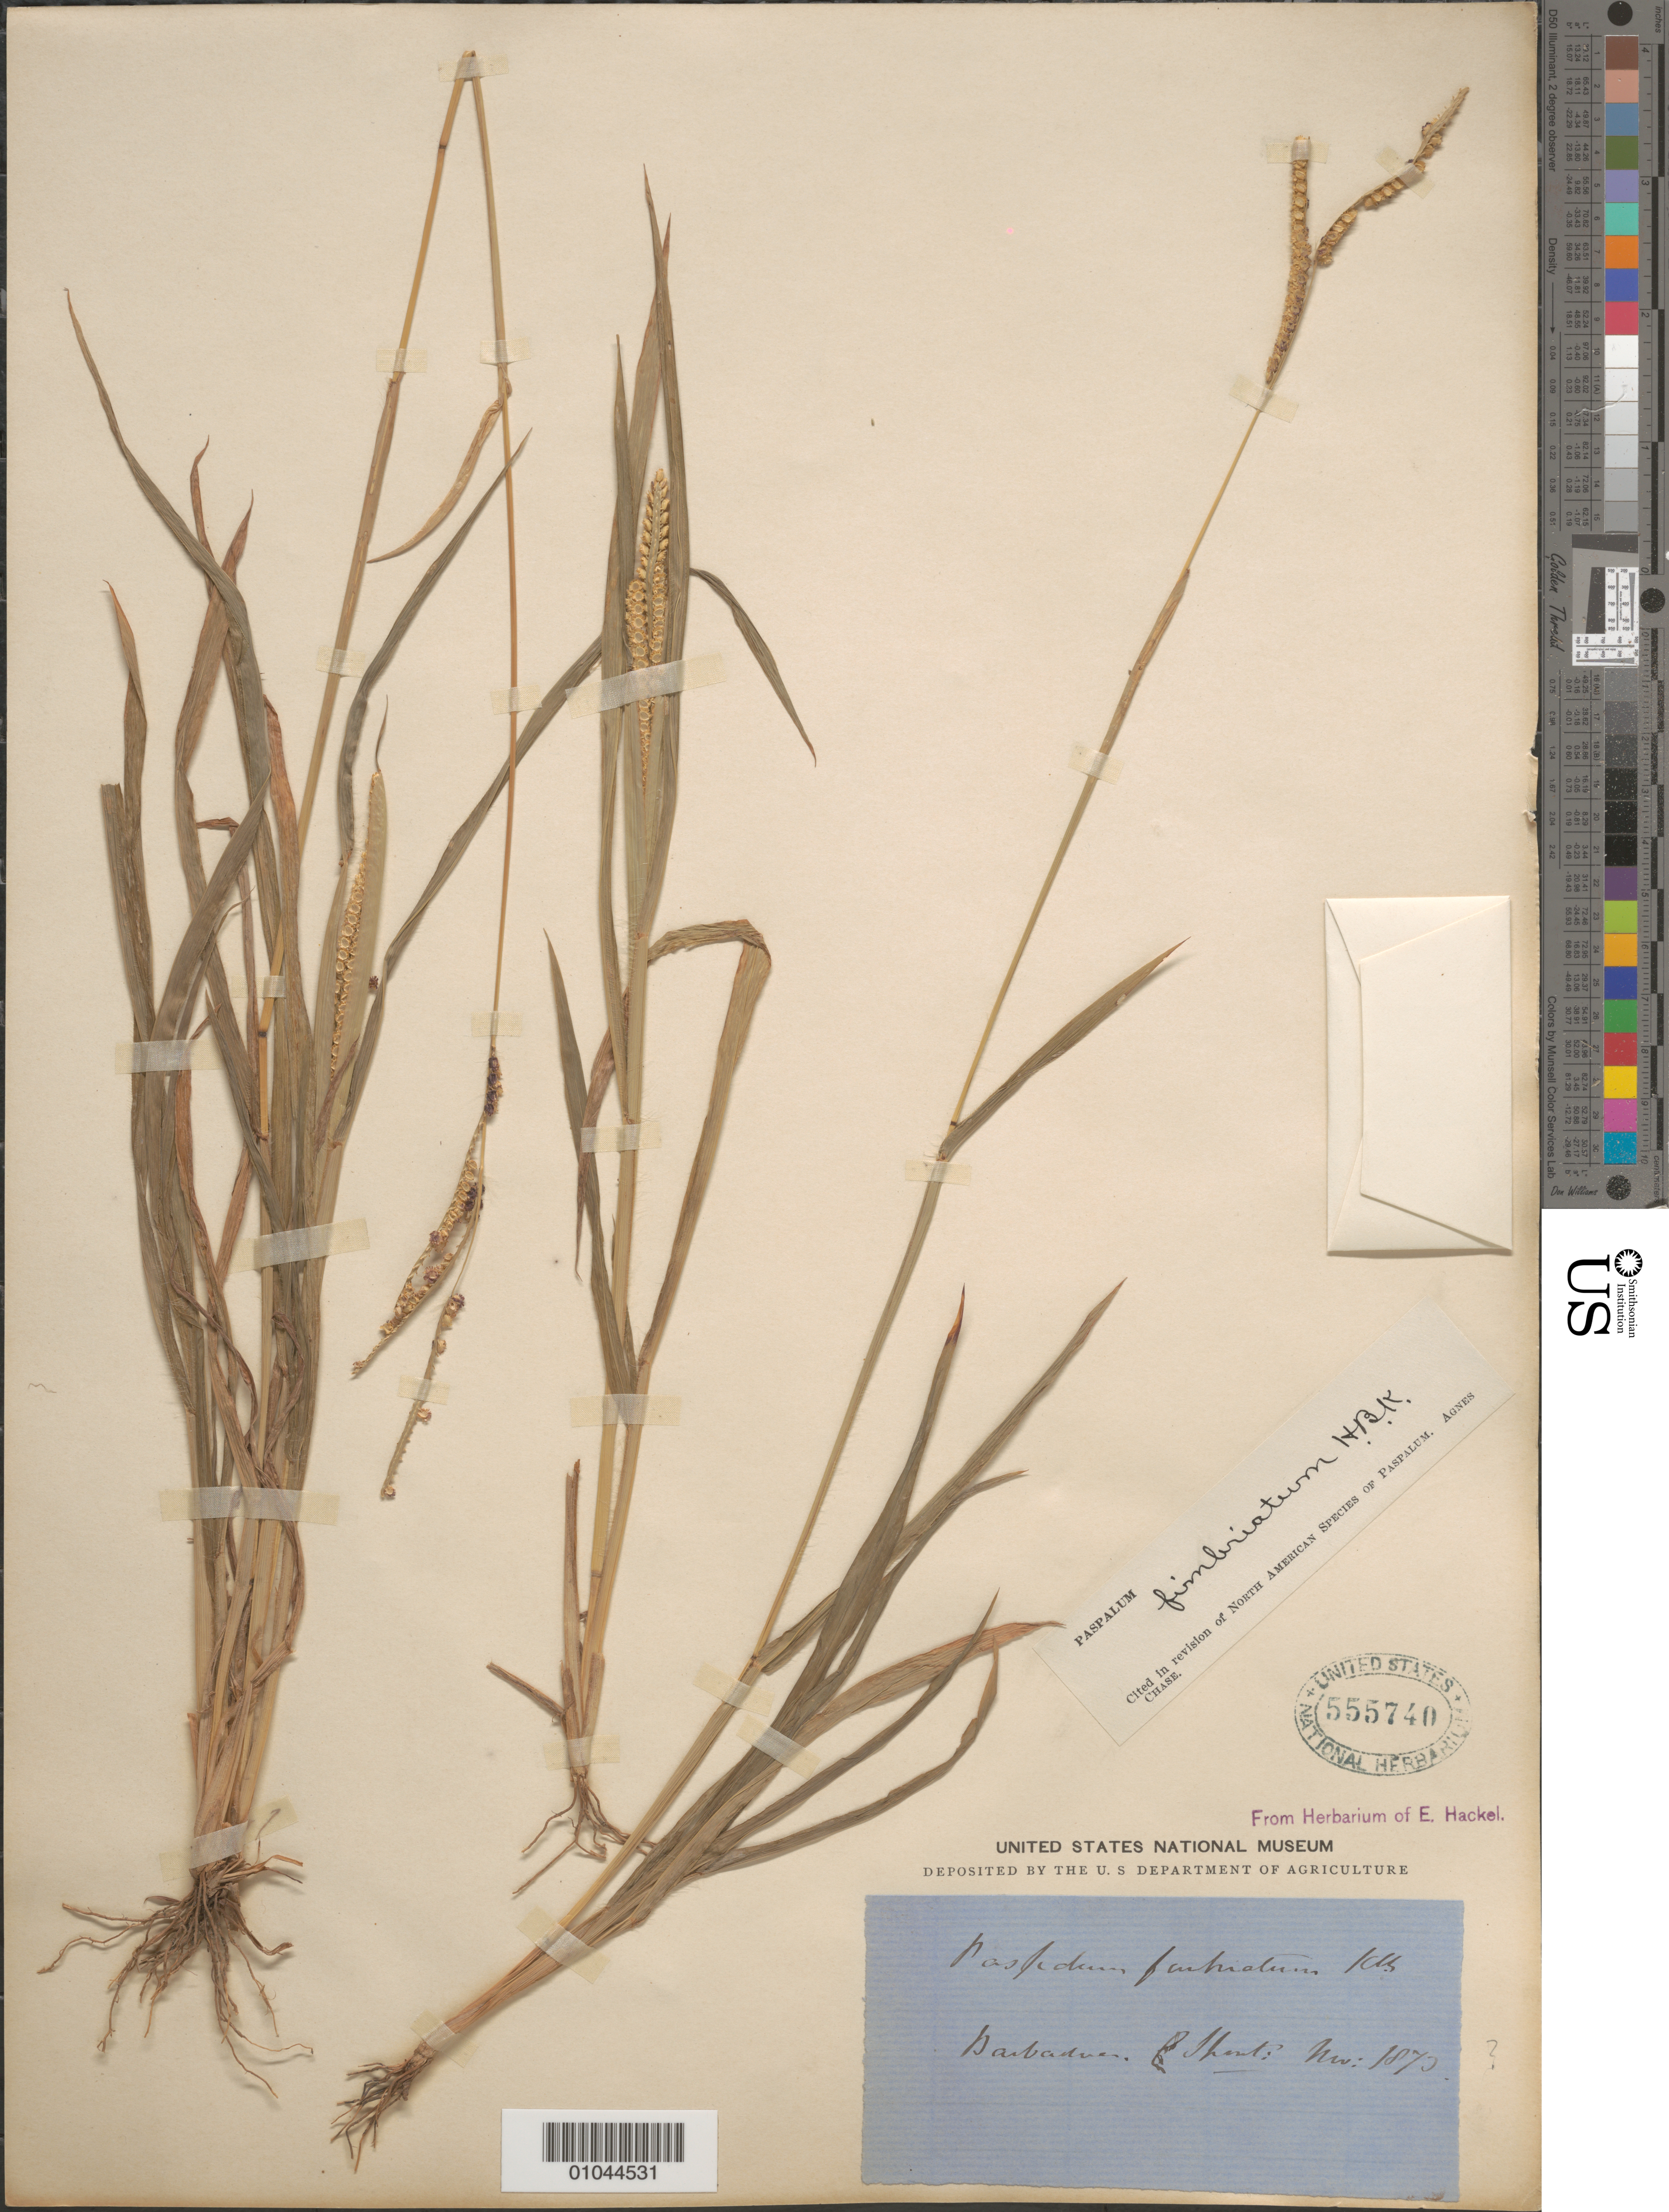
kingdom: Plantae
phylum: Tracheophyta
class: Liliopsida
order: Poales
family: Poaceae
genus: Paspalum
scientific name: Paspalum fimbriatum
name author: Kunth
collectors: ex herb. Bot. Sta. Barbados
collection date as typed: Nov 1875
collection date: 1875-11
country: Barbados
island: Barbados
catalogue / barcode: US 555740